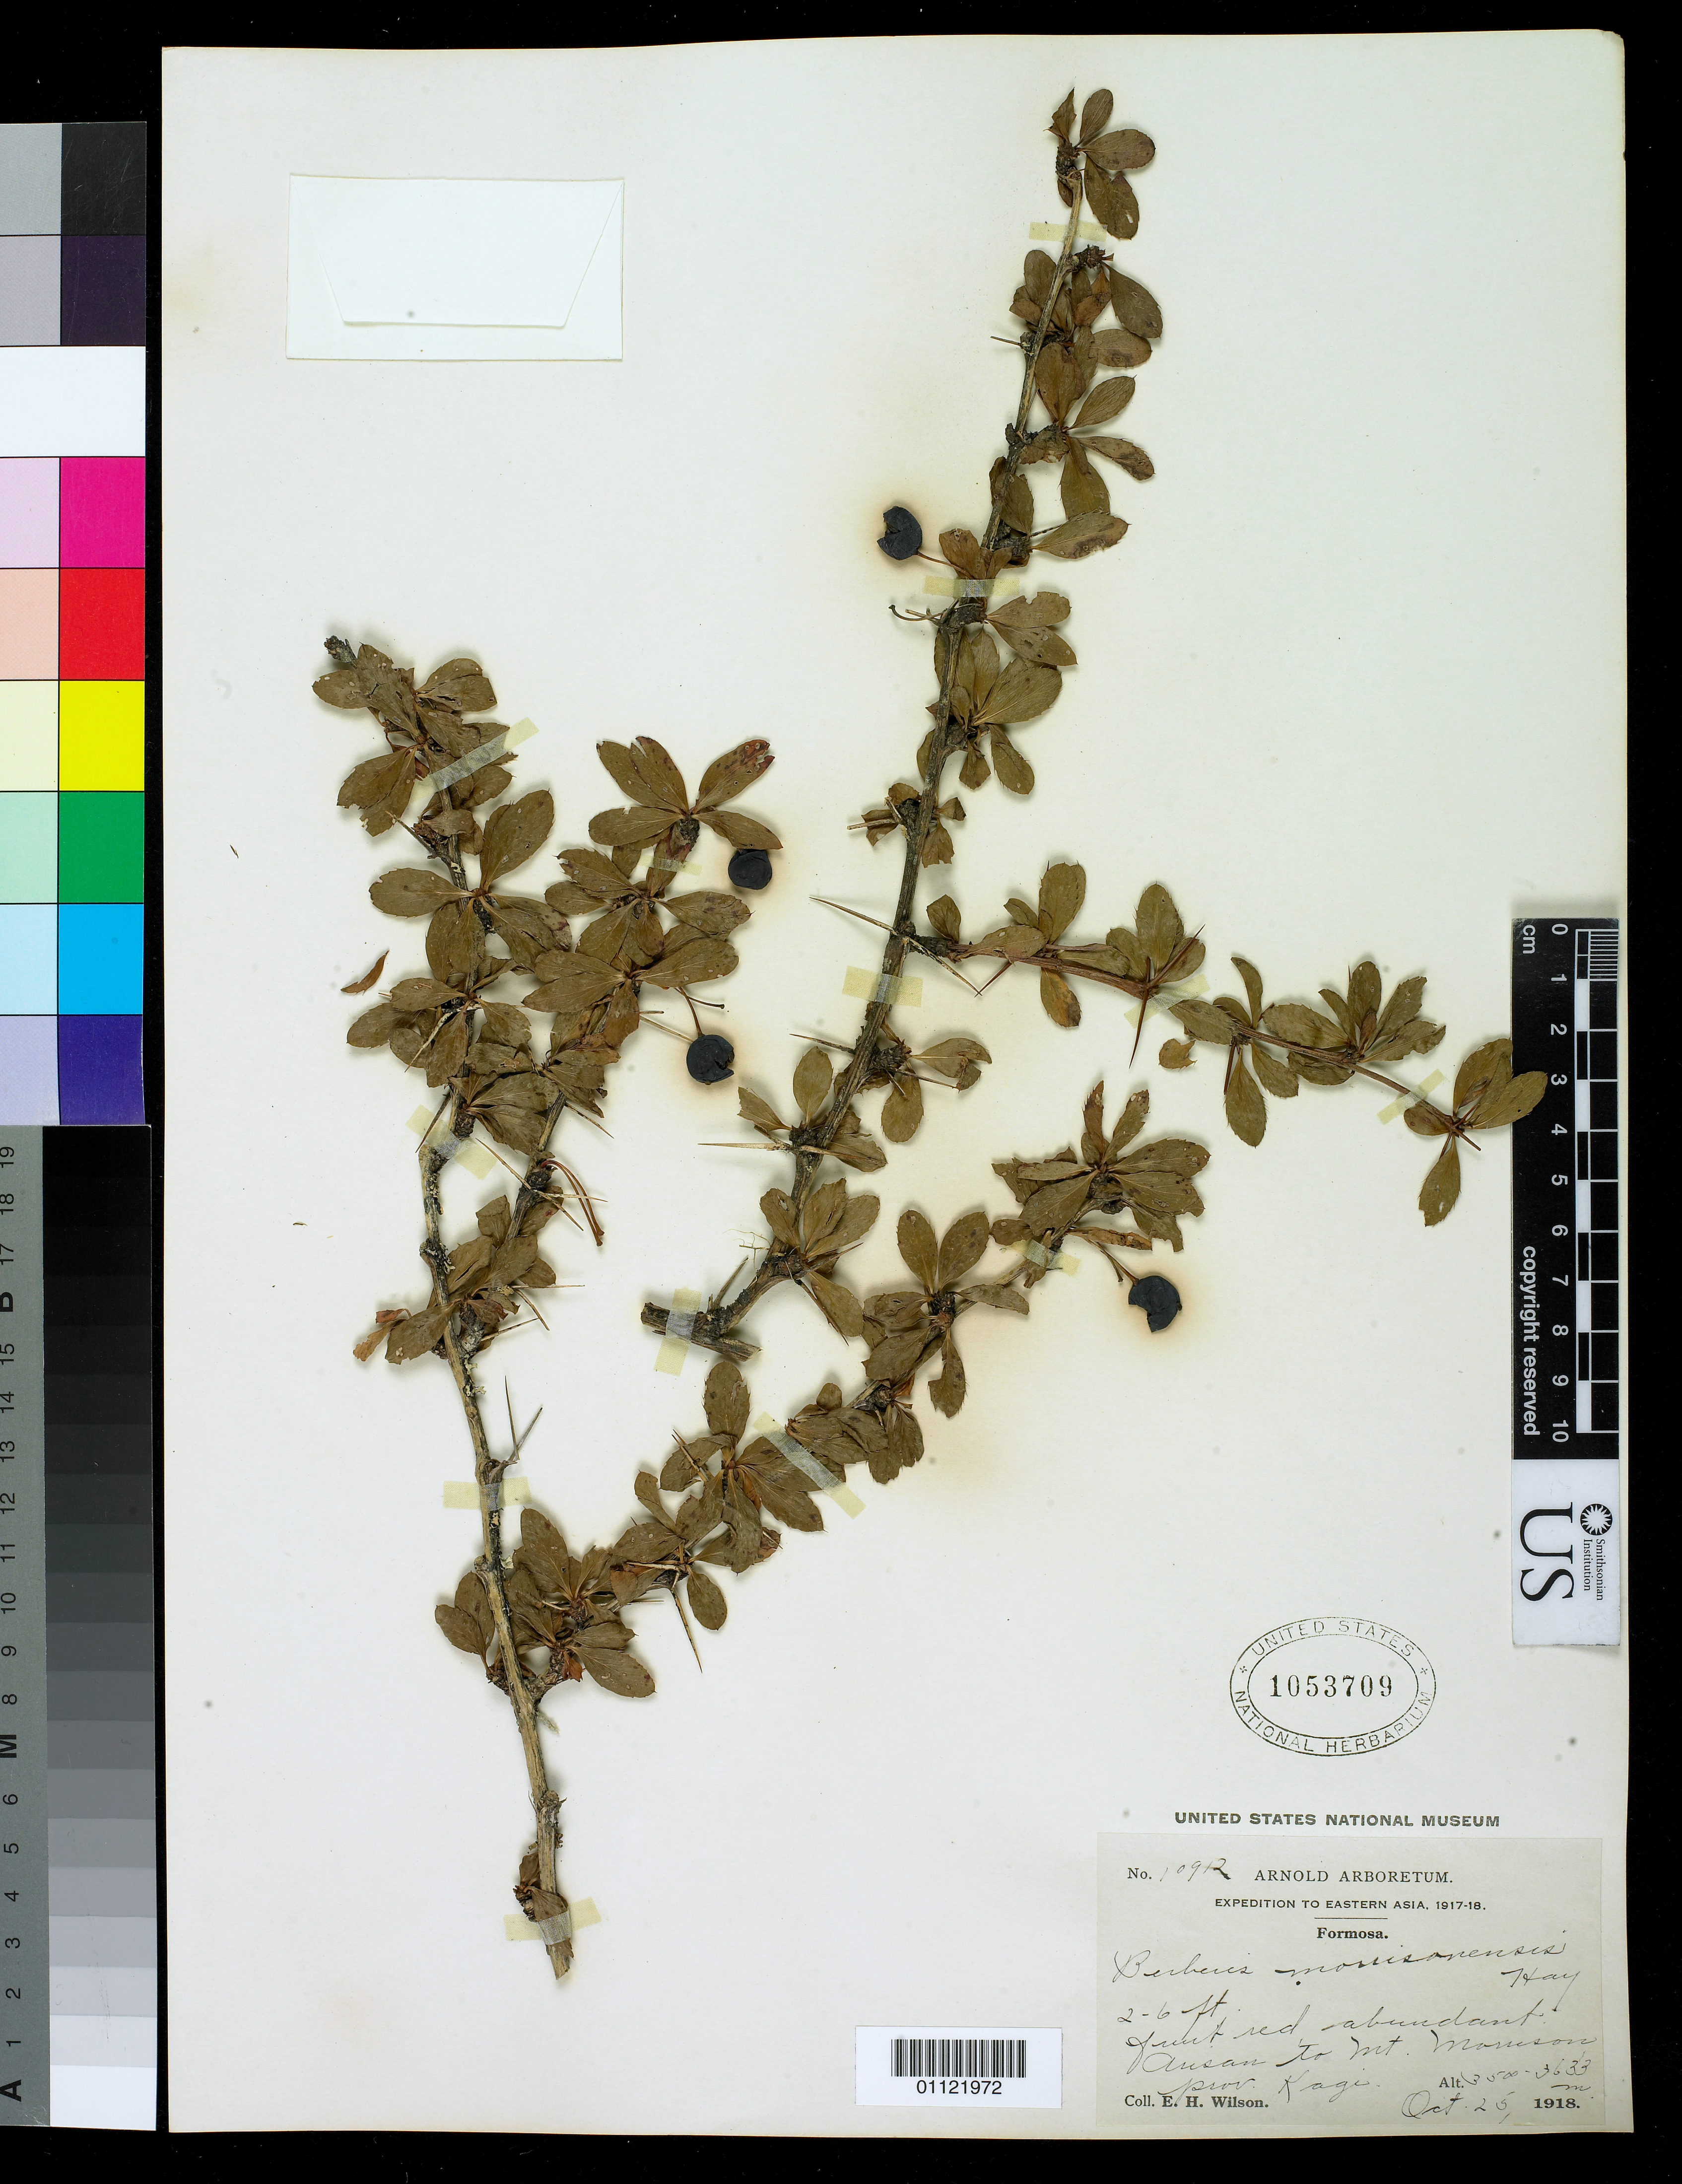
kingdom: Plantae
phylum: Tracheophyta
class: Magnoliopsida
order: Ranunculales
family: Berberidaceae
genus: Berberis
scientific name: Berberis morrisonensis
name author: Hayata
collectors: E. H. Wilson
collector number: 10912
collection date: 1918-10-25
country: Taiwan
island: Taiwan [Formosa]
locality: Ausan to Mt. Mossisam, Kagi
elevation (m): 3500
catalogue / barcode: US 1053709